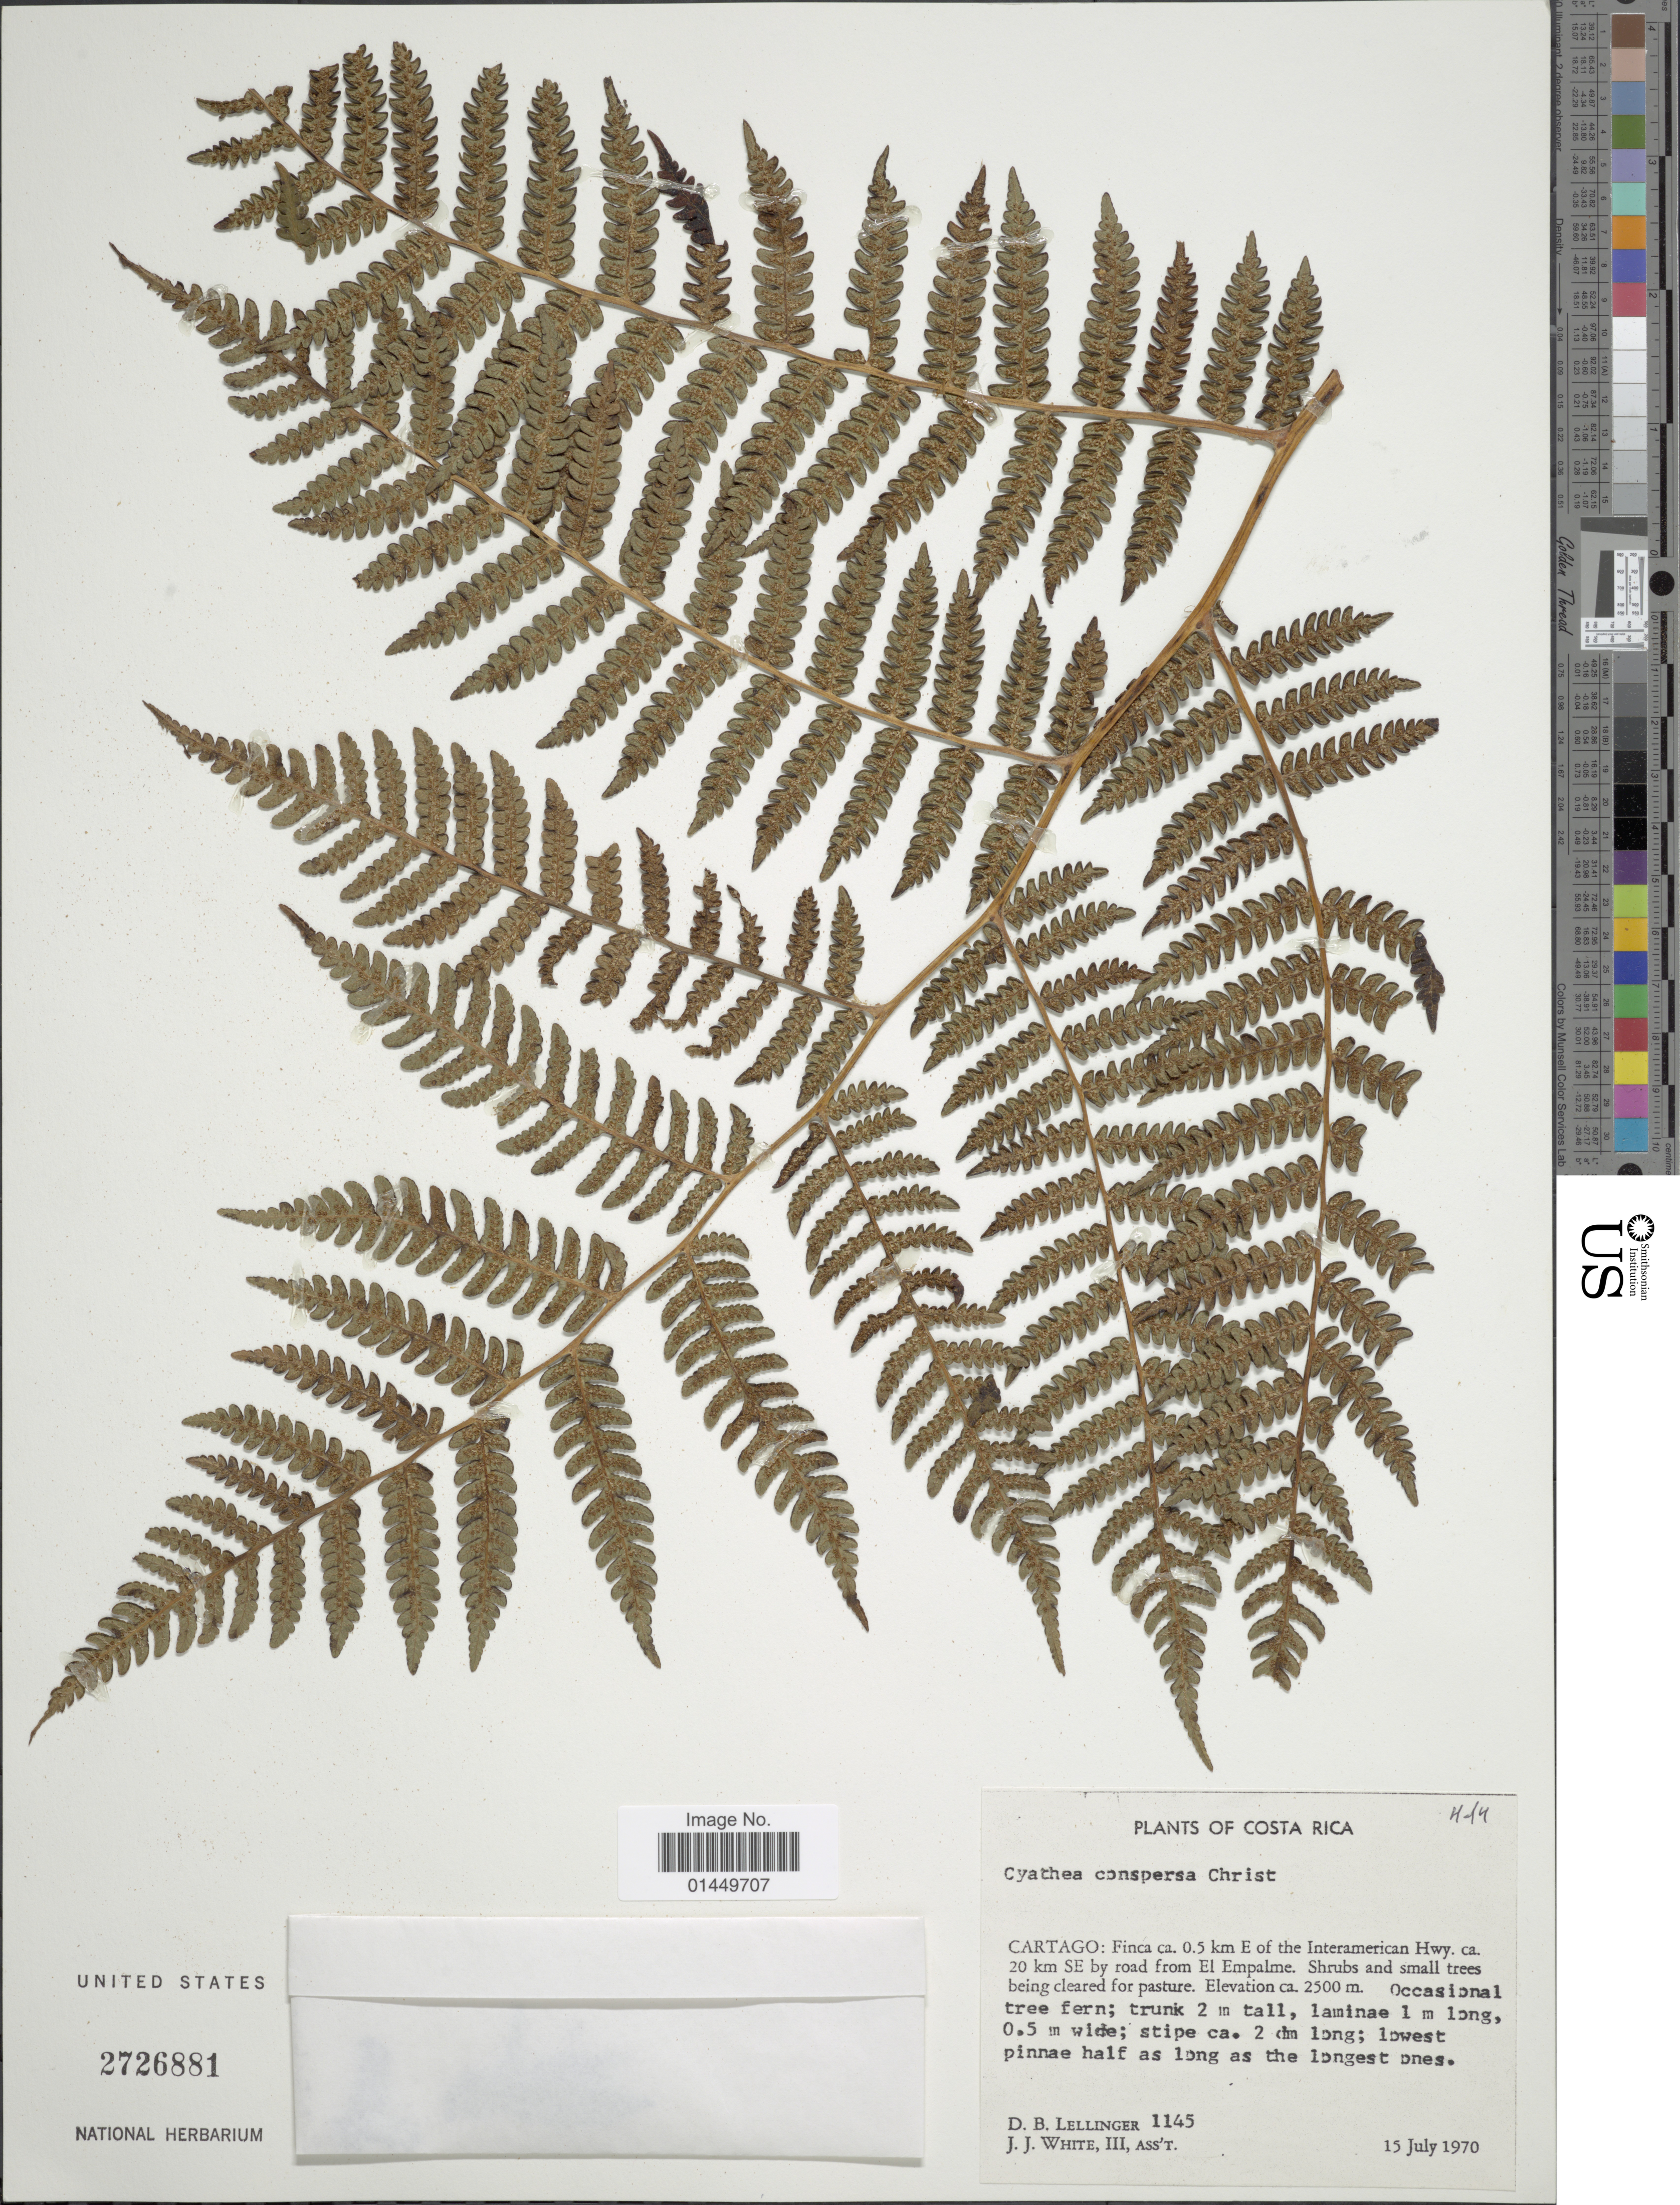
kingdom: Plantae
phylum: Tracheophyta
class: Polypodiopsida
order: Cyatheales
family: Cyatheaceae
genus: Cyathea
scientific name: Cyathea suprastrigosa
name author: (Christ) Maxon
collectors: D. B. Lellinger & J. J. White III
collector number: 1145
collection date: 1970-07-15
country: Costa Rica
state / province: Cartago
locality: Cartago: Finca 0.5 km E of the Interamerican Hwy. 20 km SE by road from El Empalme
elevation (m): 2500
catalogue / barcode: US 2726881